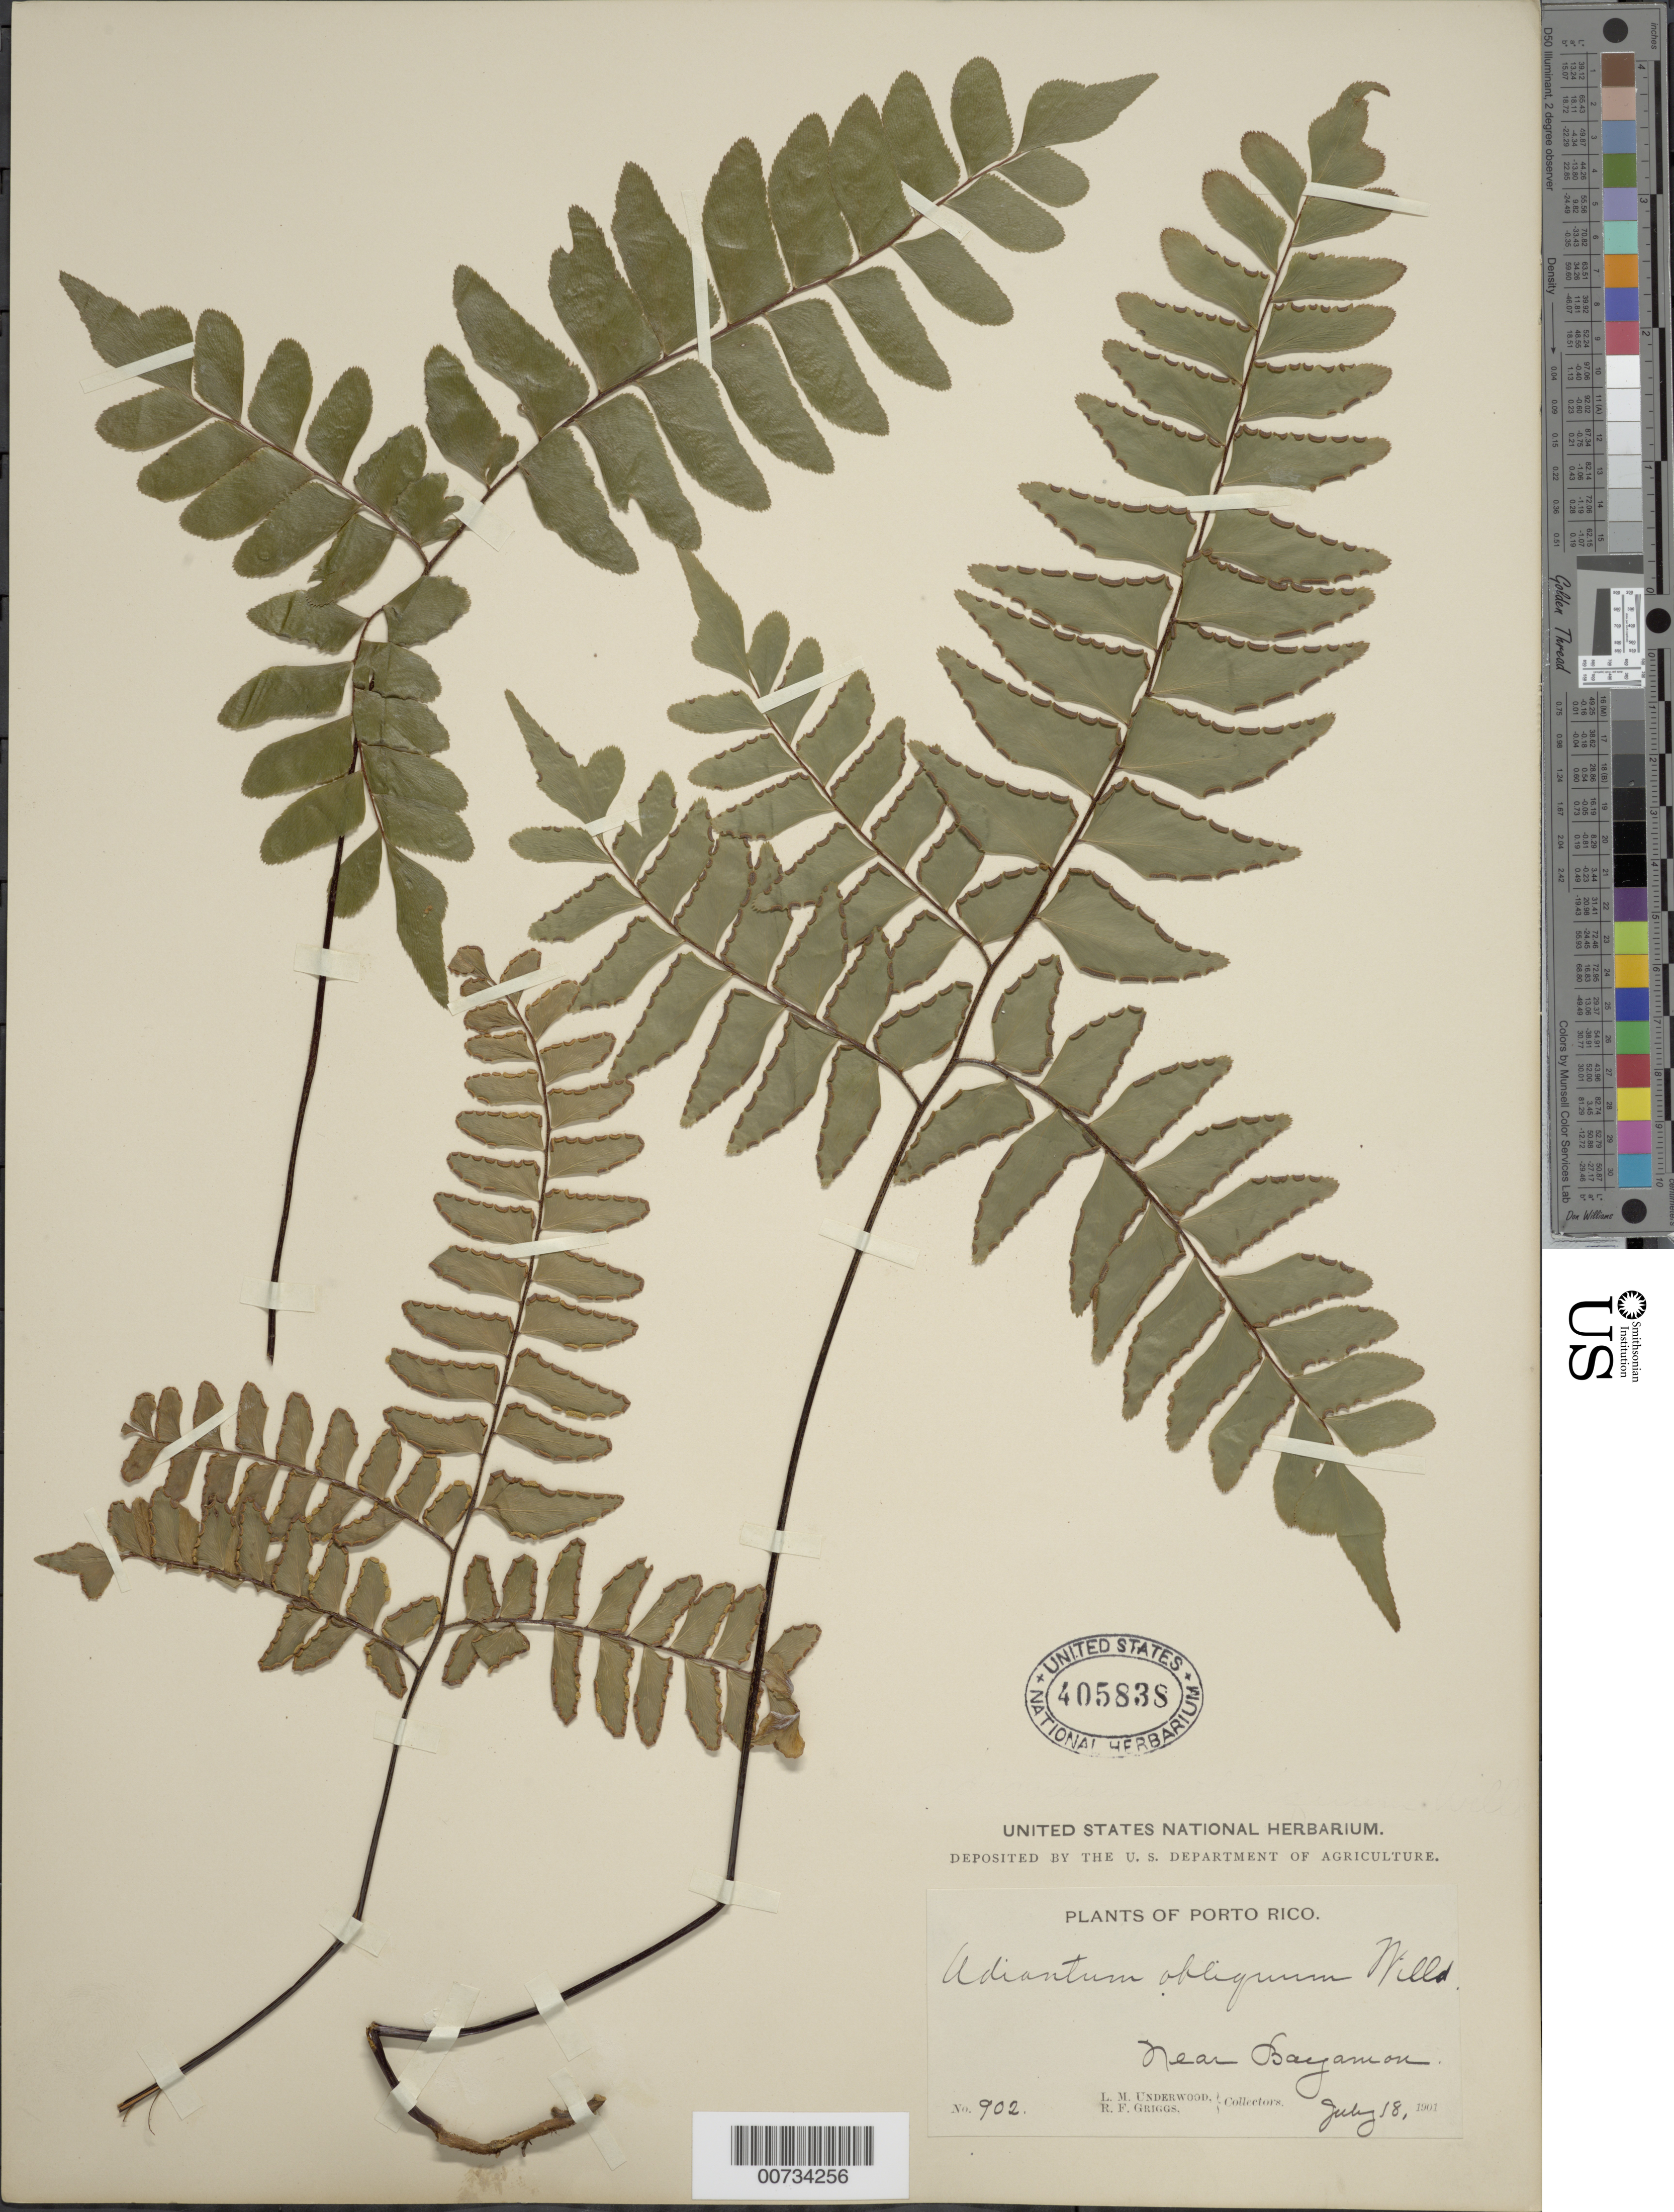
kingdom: Plantae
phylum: Tracheophyta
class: Polypodiopsida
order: Polypodiales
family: Pteridaceae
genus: Adiantum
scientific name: Adiantum latifolium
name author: Lam.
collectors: L. M. Underwood & R. F. Griggs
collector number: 902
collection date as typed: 18 Jul 1901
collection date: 1901-07-18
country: Puerto Rico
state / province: Bayamón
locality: Bayamon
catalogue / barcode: US 405838